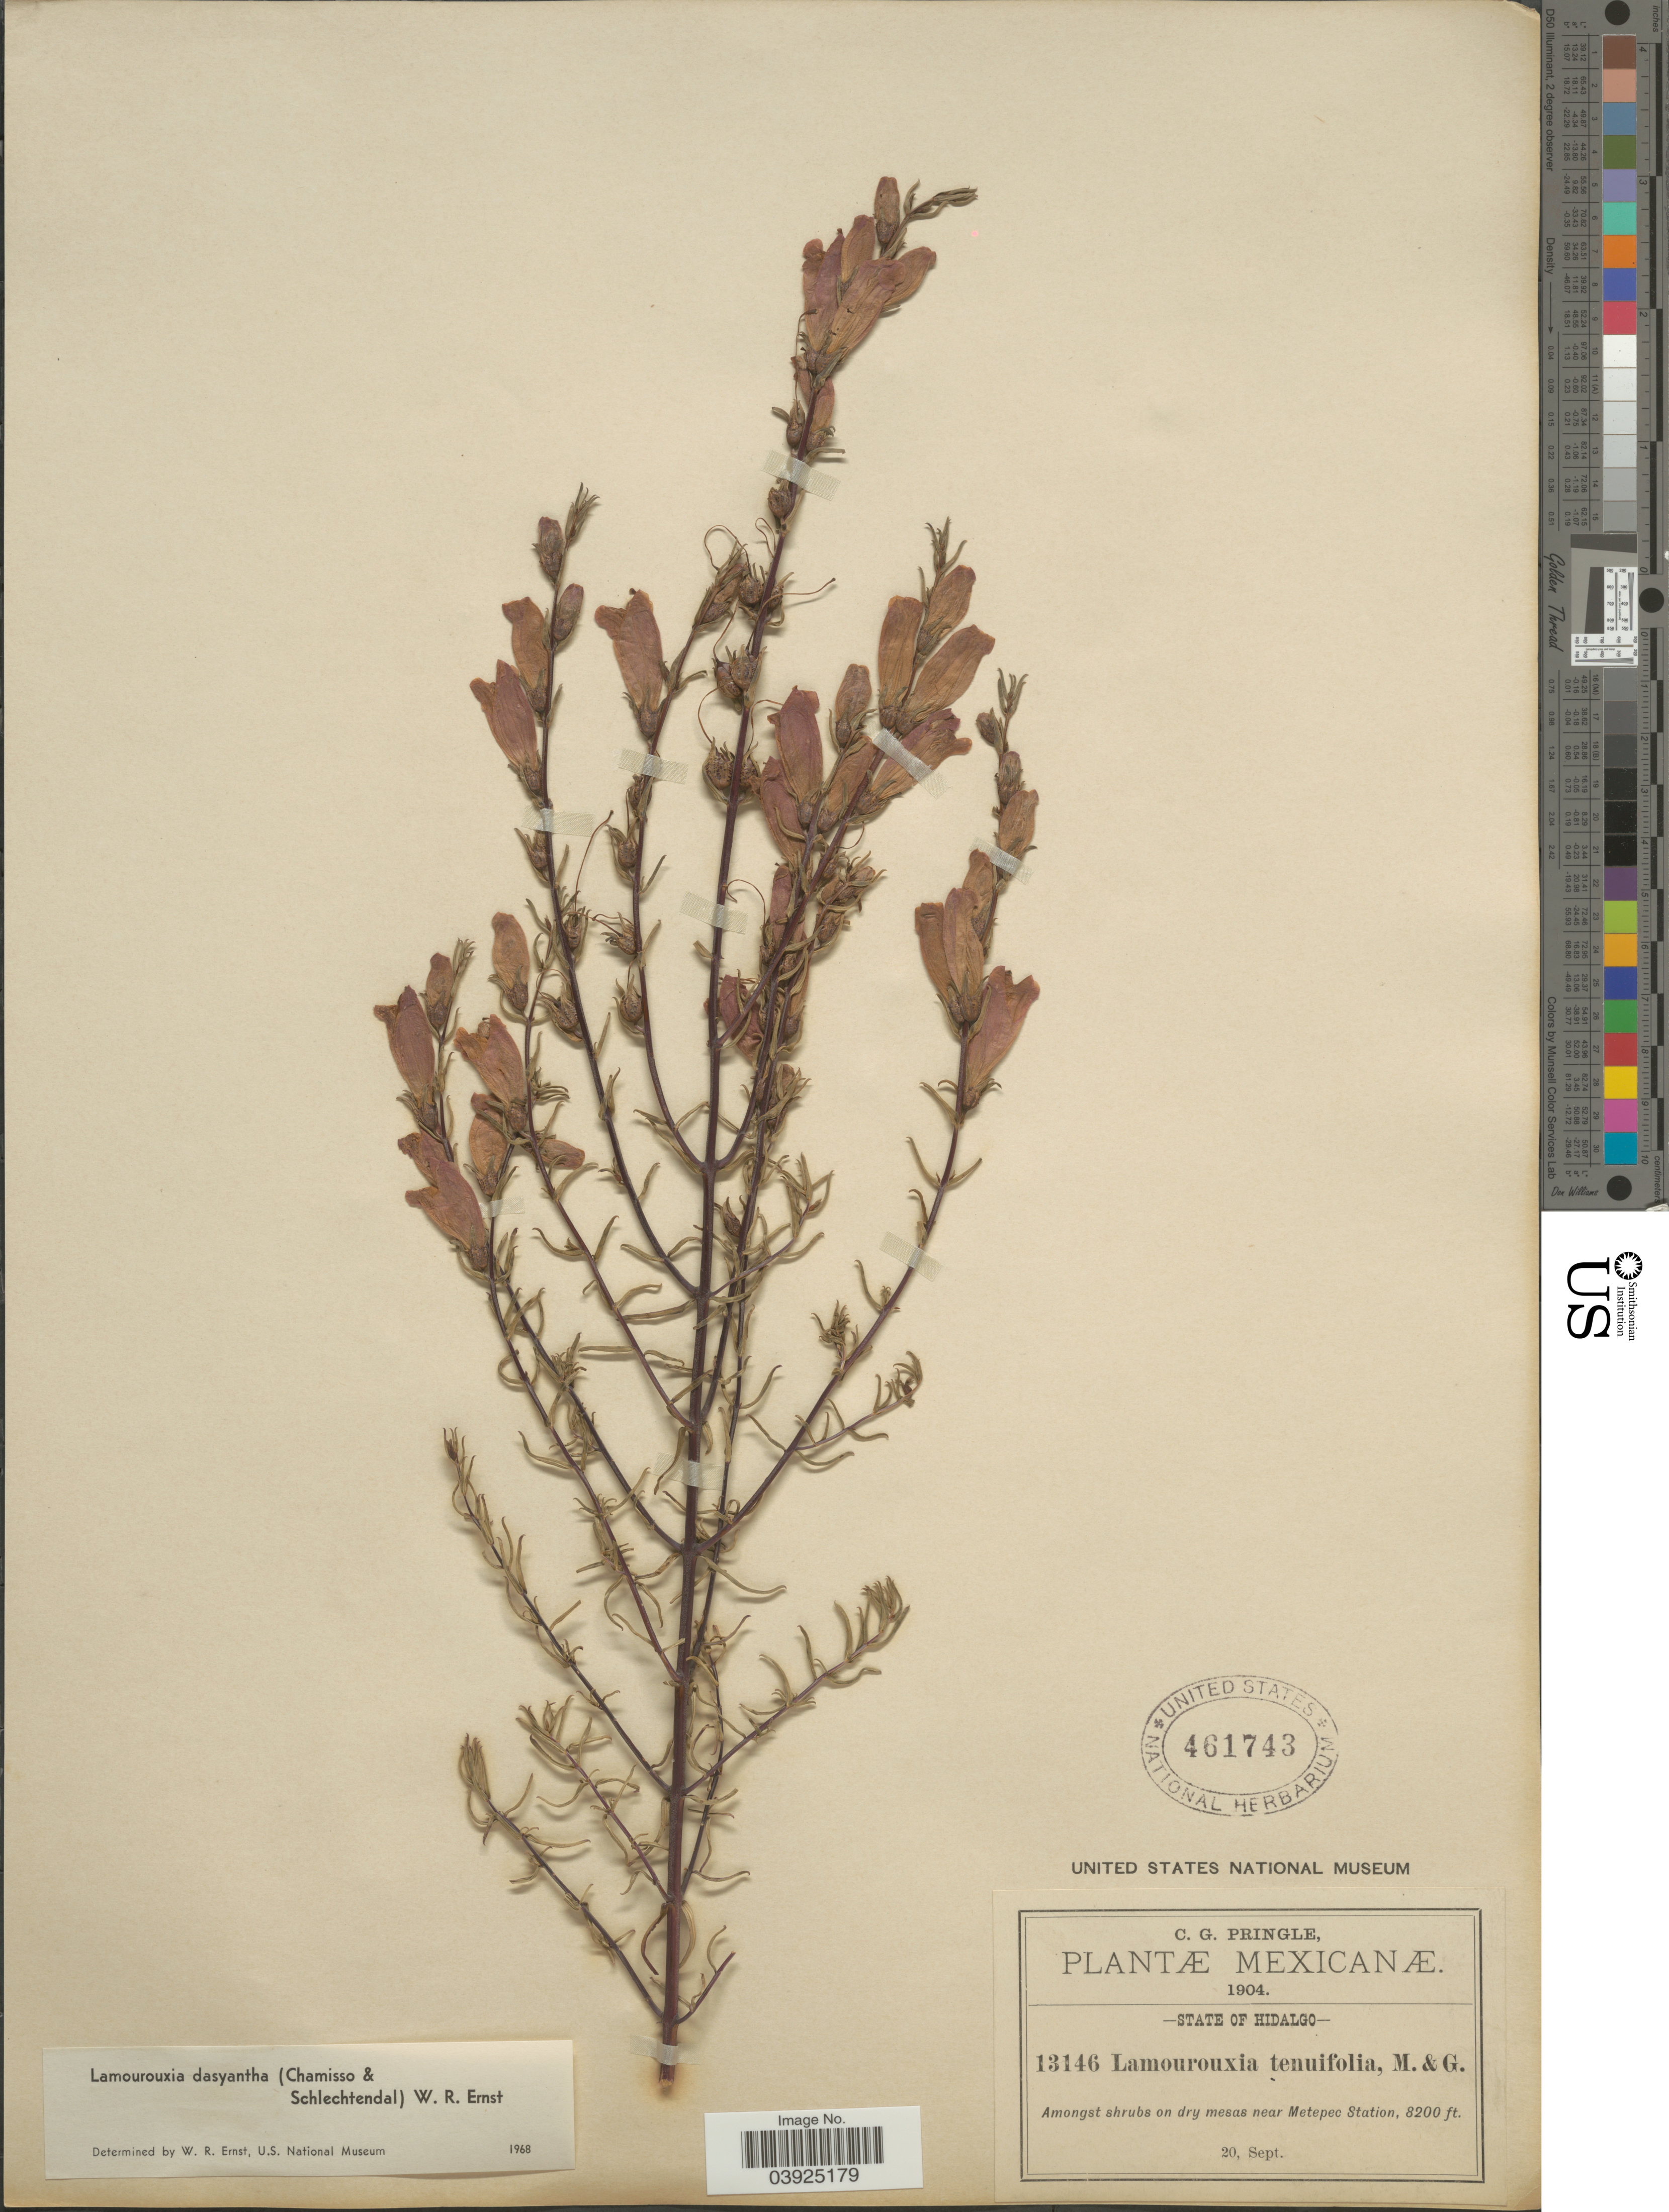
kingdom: Plantae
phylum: Tracheophyta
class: Magnoliopsida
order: Lamiales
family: Orobanchaceae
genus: Lamourouxia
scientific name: Lamourouxia linearis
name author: Benth.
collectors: C. G. Pringle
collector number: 13146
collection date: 1904-09-20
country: Mexico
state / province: Hidalgo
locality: Amongst shrubs on dry mesas near Metepec Station.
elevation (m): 2499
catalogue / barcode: US 461743